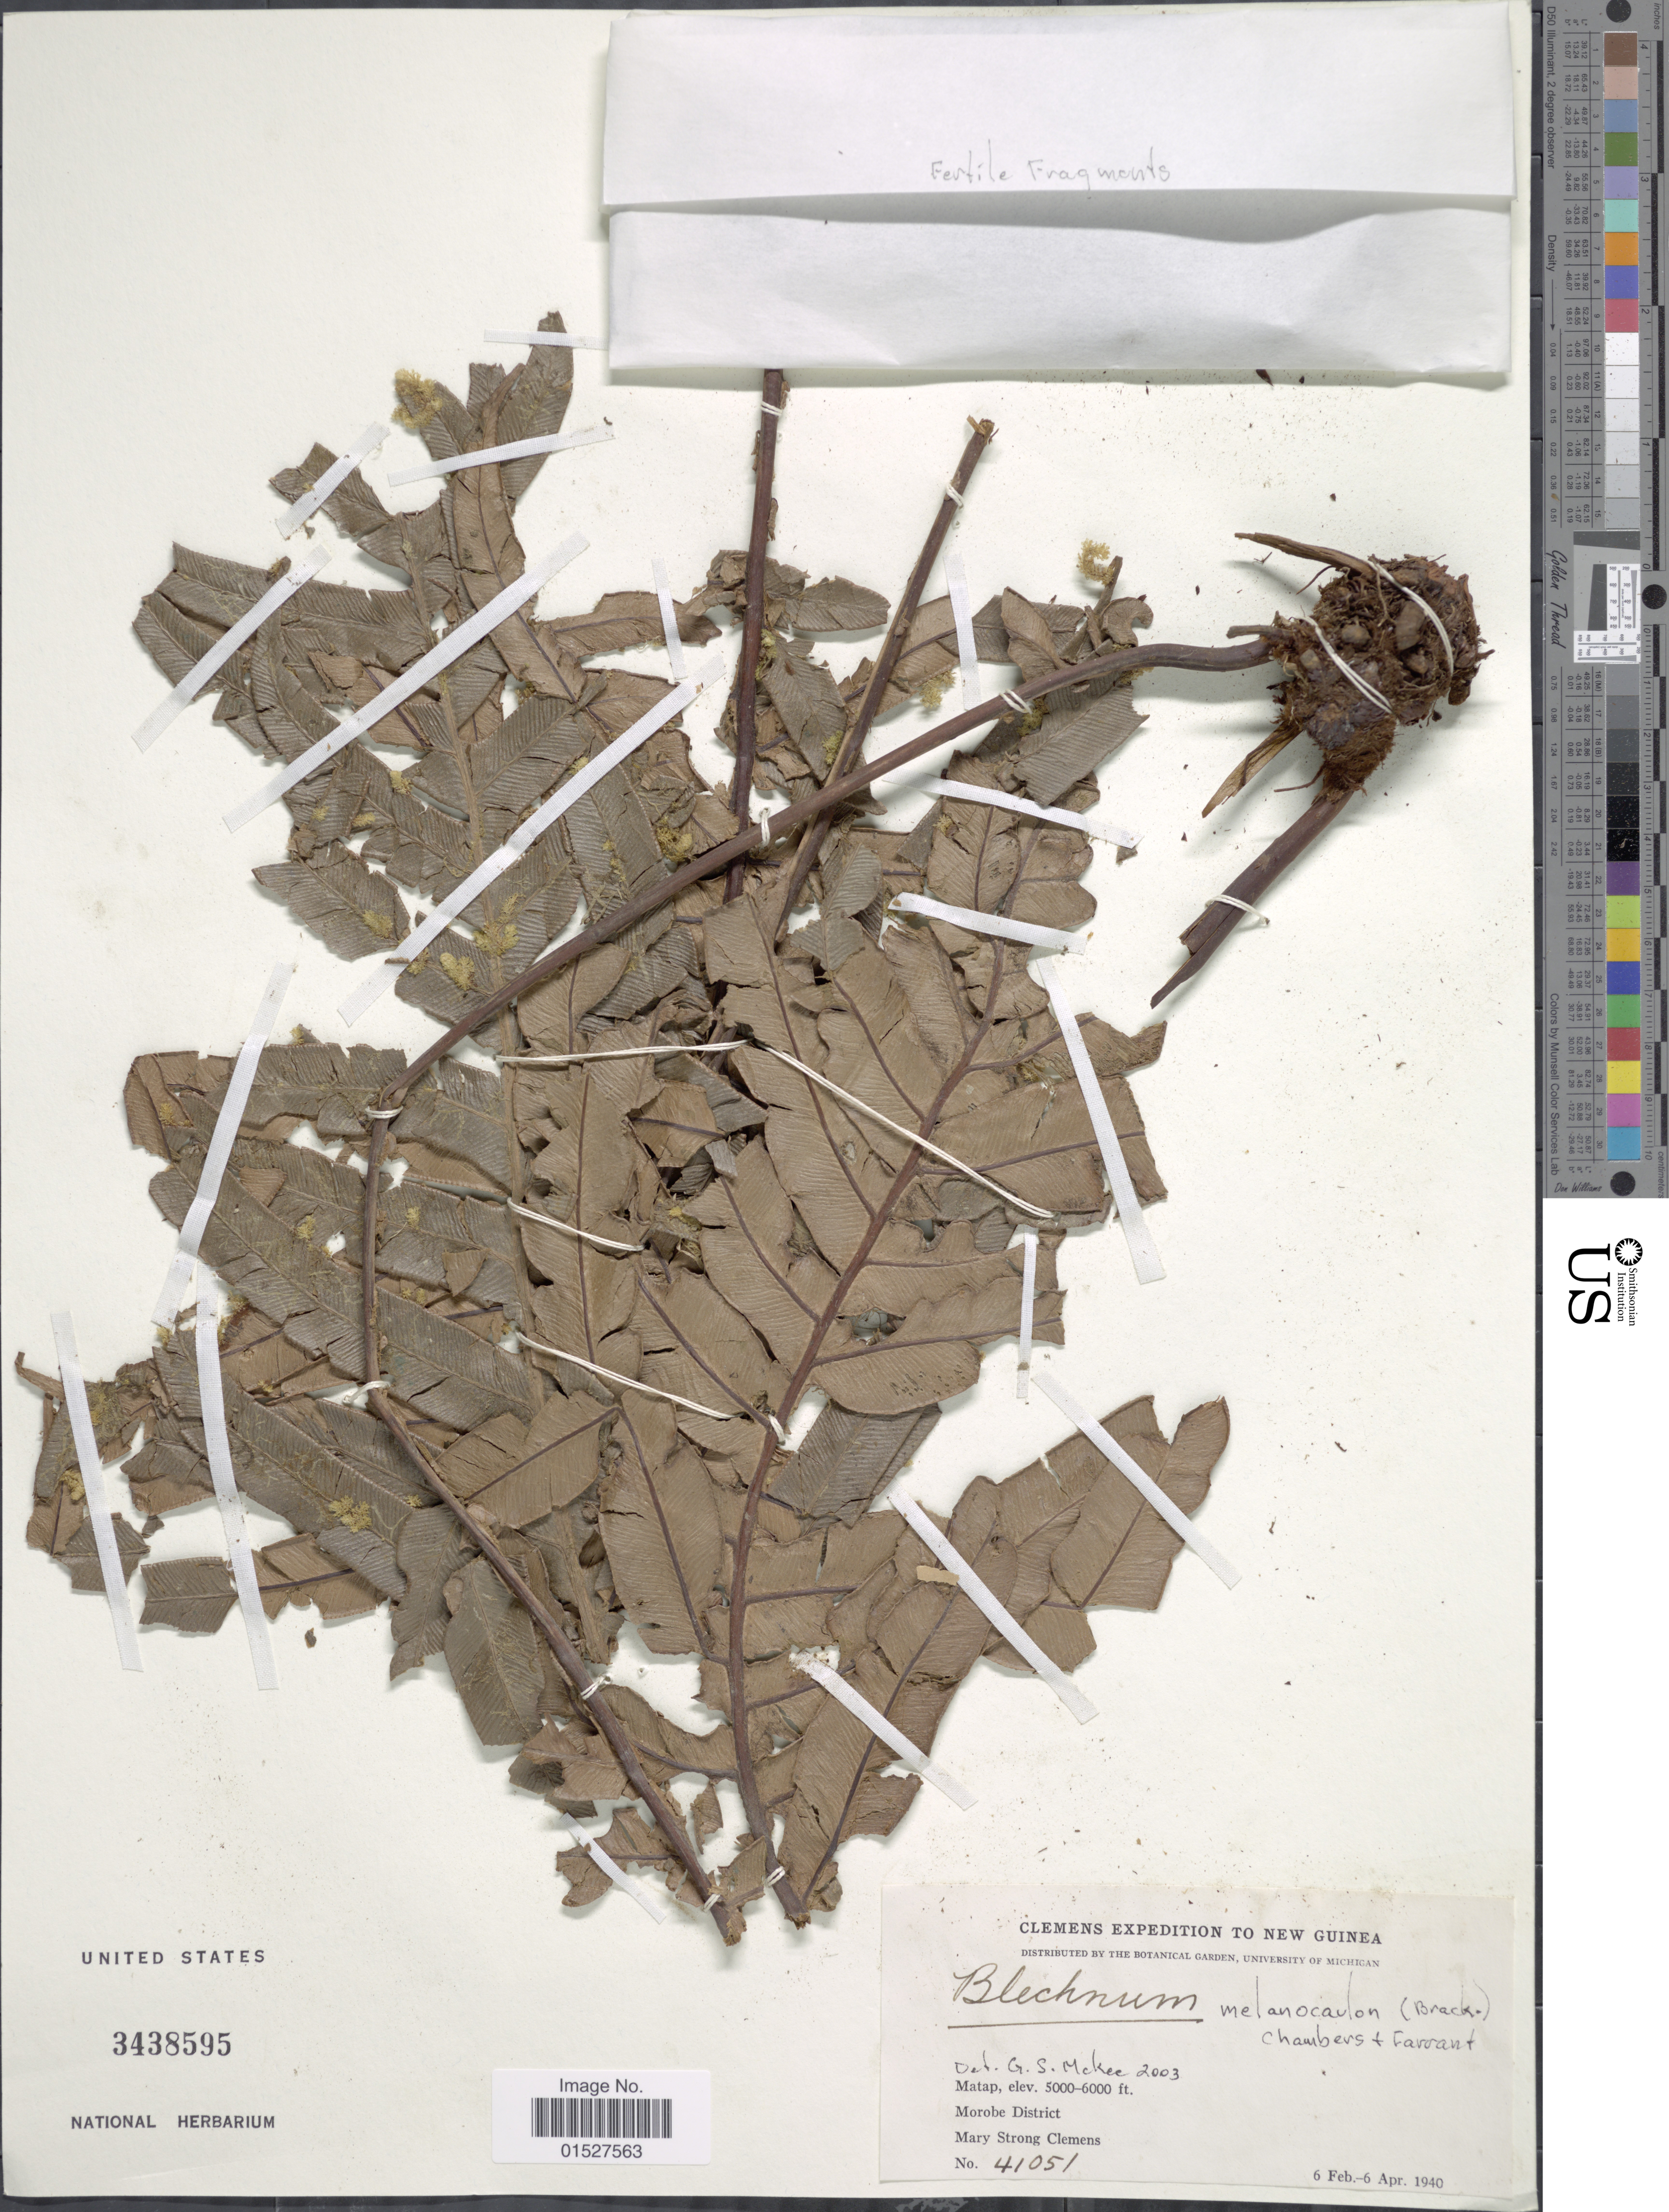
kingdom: Plantae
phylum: Tracheophyta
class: Polypodiopsida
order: Polypodiales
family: Blechnaceae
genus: Blechnum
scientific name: Blechnum melanocaulon subsp. melanocaulon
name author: (Brack.) T.C. Chambers & P. A. Farrant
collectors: M. S. Clemens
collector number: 41051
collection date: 1940-02-06/1940-04-06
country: Papua New Guinea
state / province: Morobe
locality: New Guinea. Matap. Morobe District.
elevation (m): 1524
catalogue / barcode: US 3438595